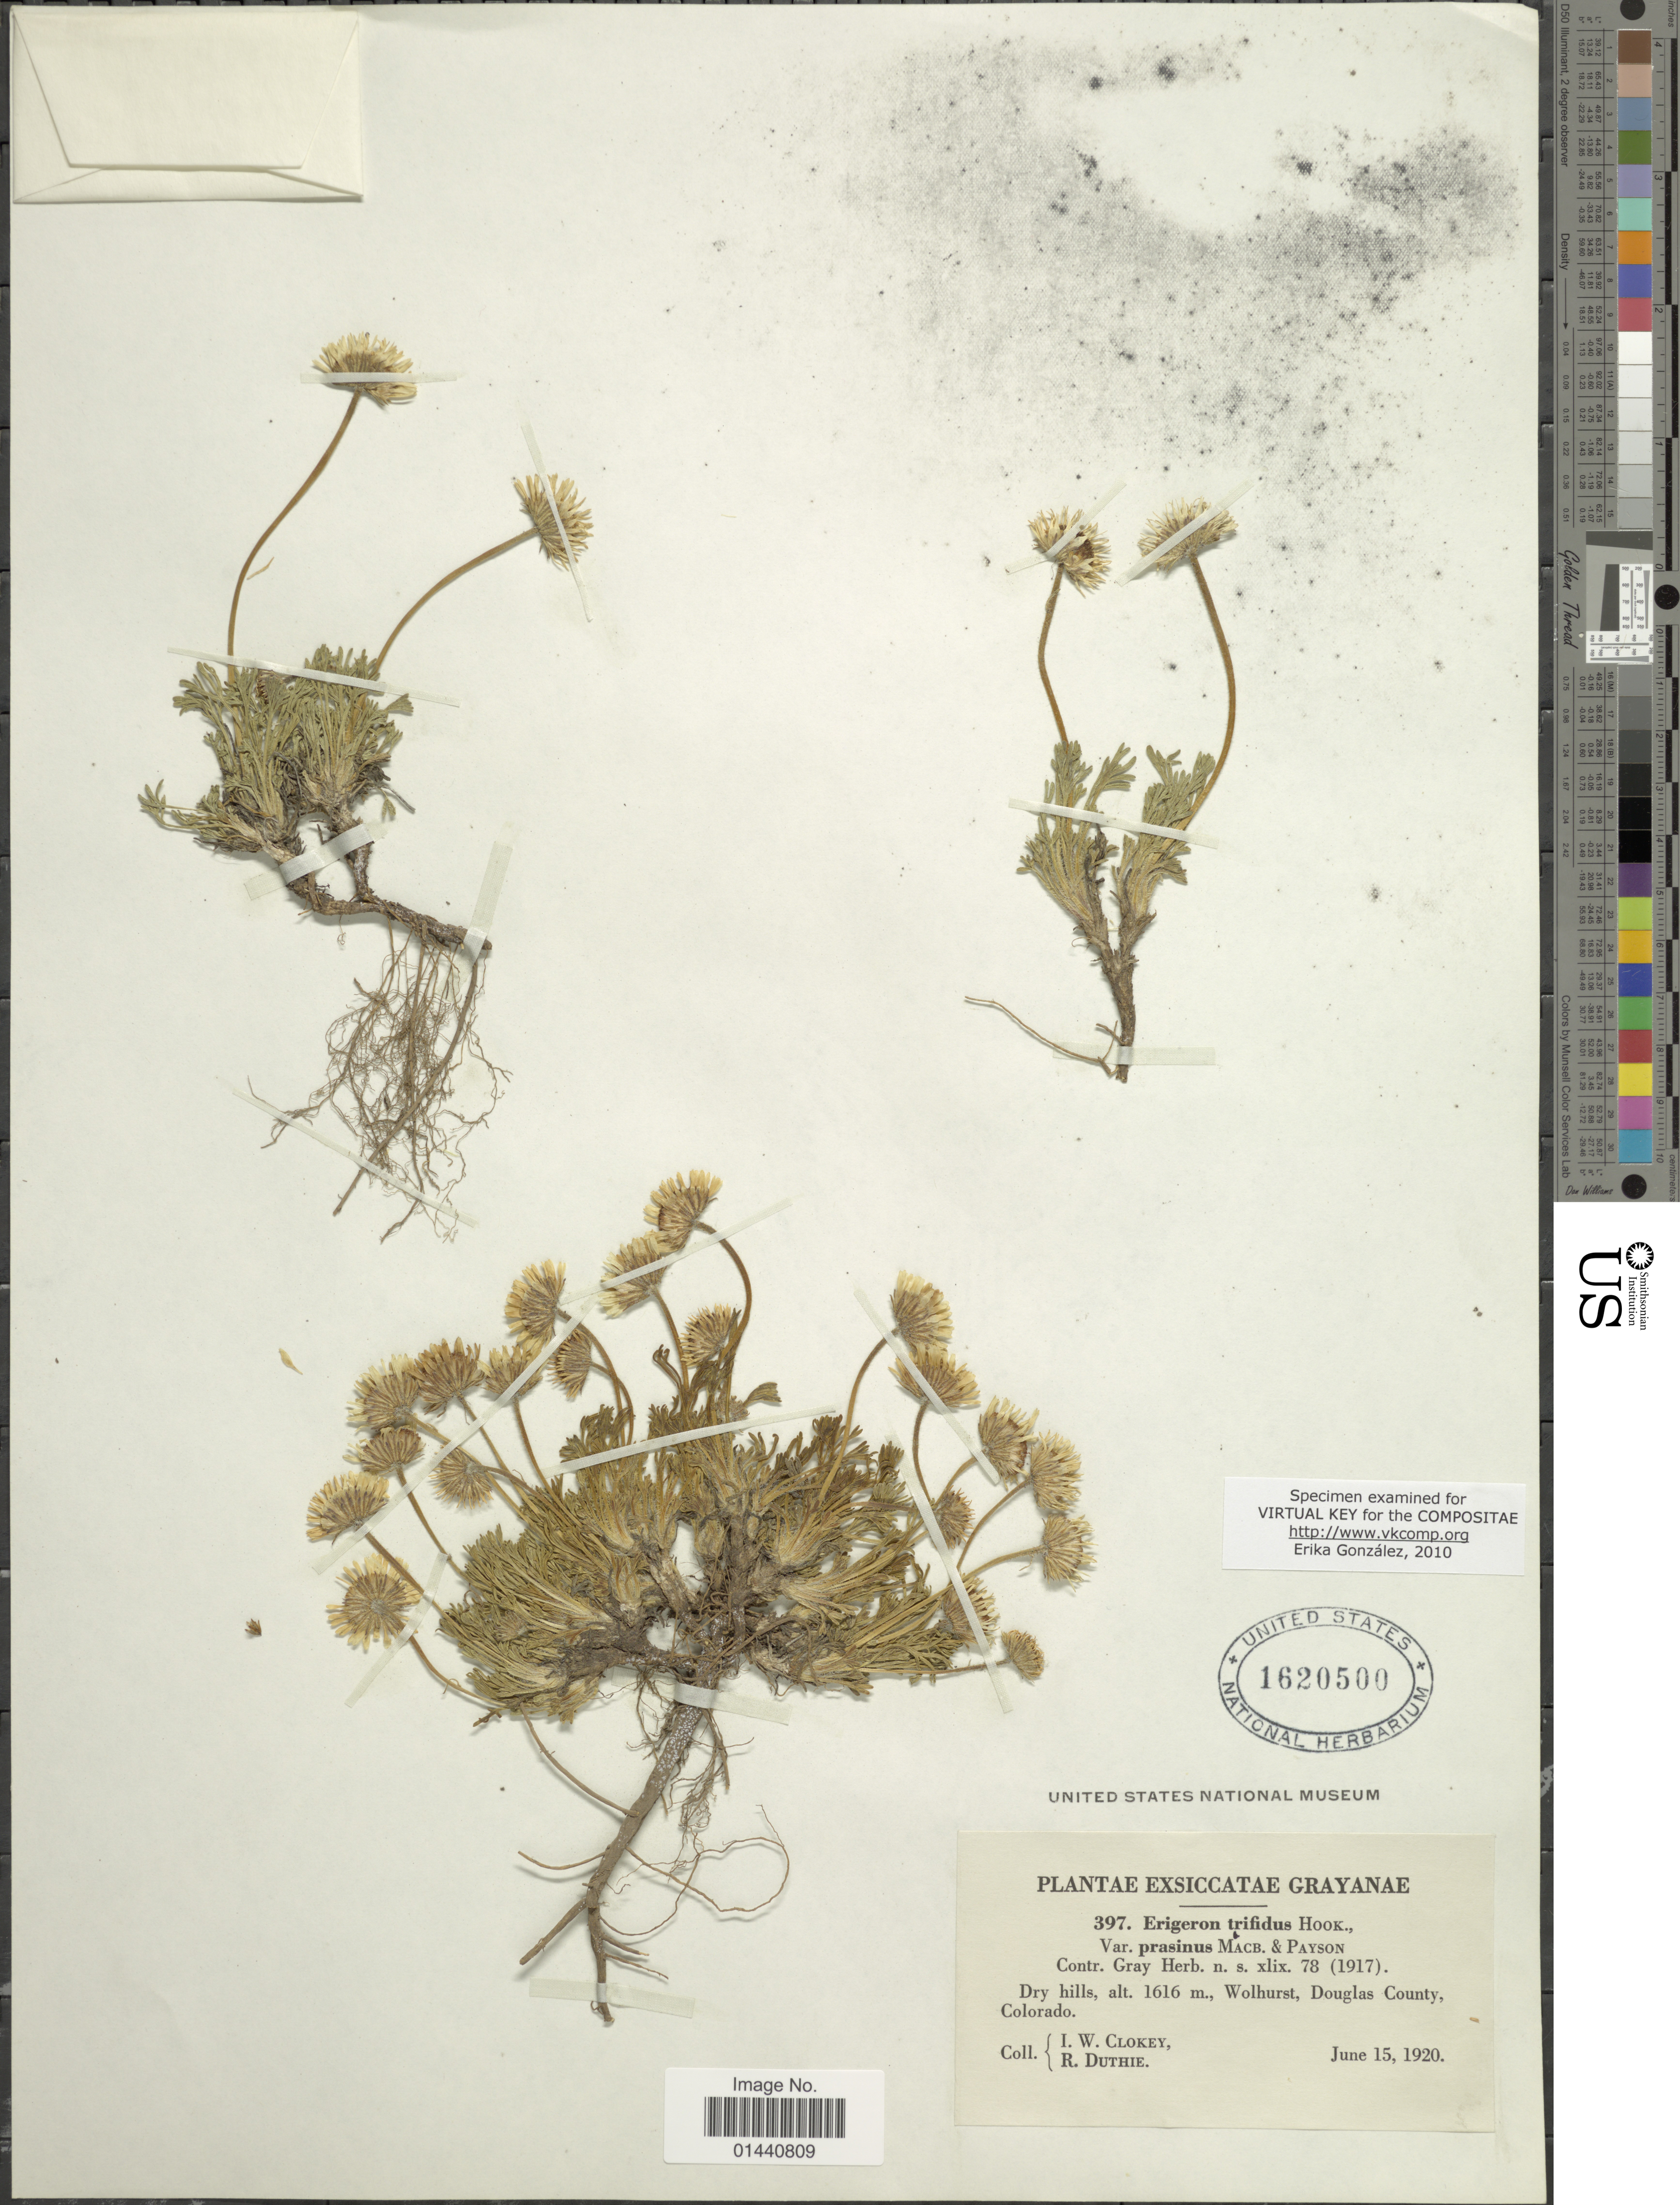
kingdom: Plantae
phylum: Tracheophyta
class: Magnoliopsida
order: Asterales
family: Asteraceae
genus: Erigeron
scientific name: Erigeron trifidus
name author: Hook.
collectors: I. W. Clokey & R. Duthie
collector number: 397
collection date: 1920-06-15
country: United States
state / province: Colorado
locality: Wolhurst, Douglas County.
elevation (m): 1616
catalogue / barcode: US 1620500